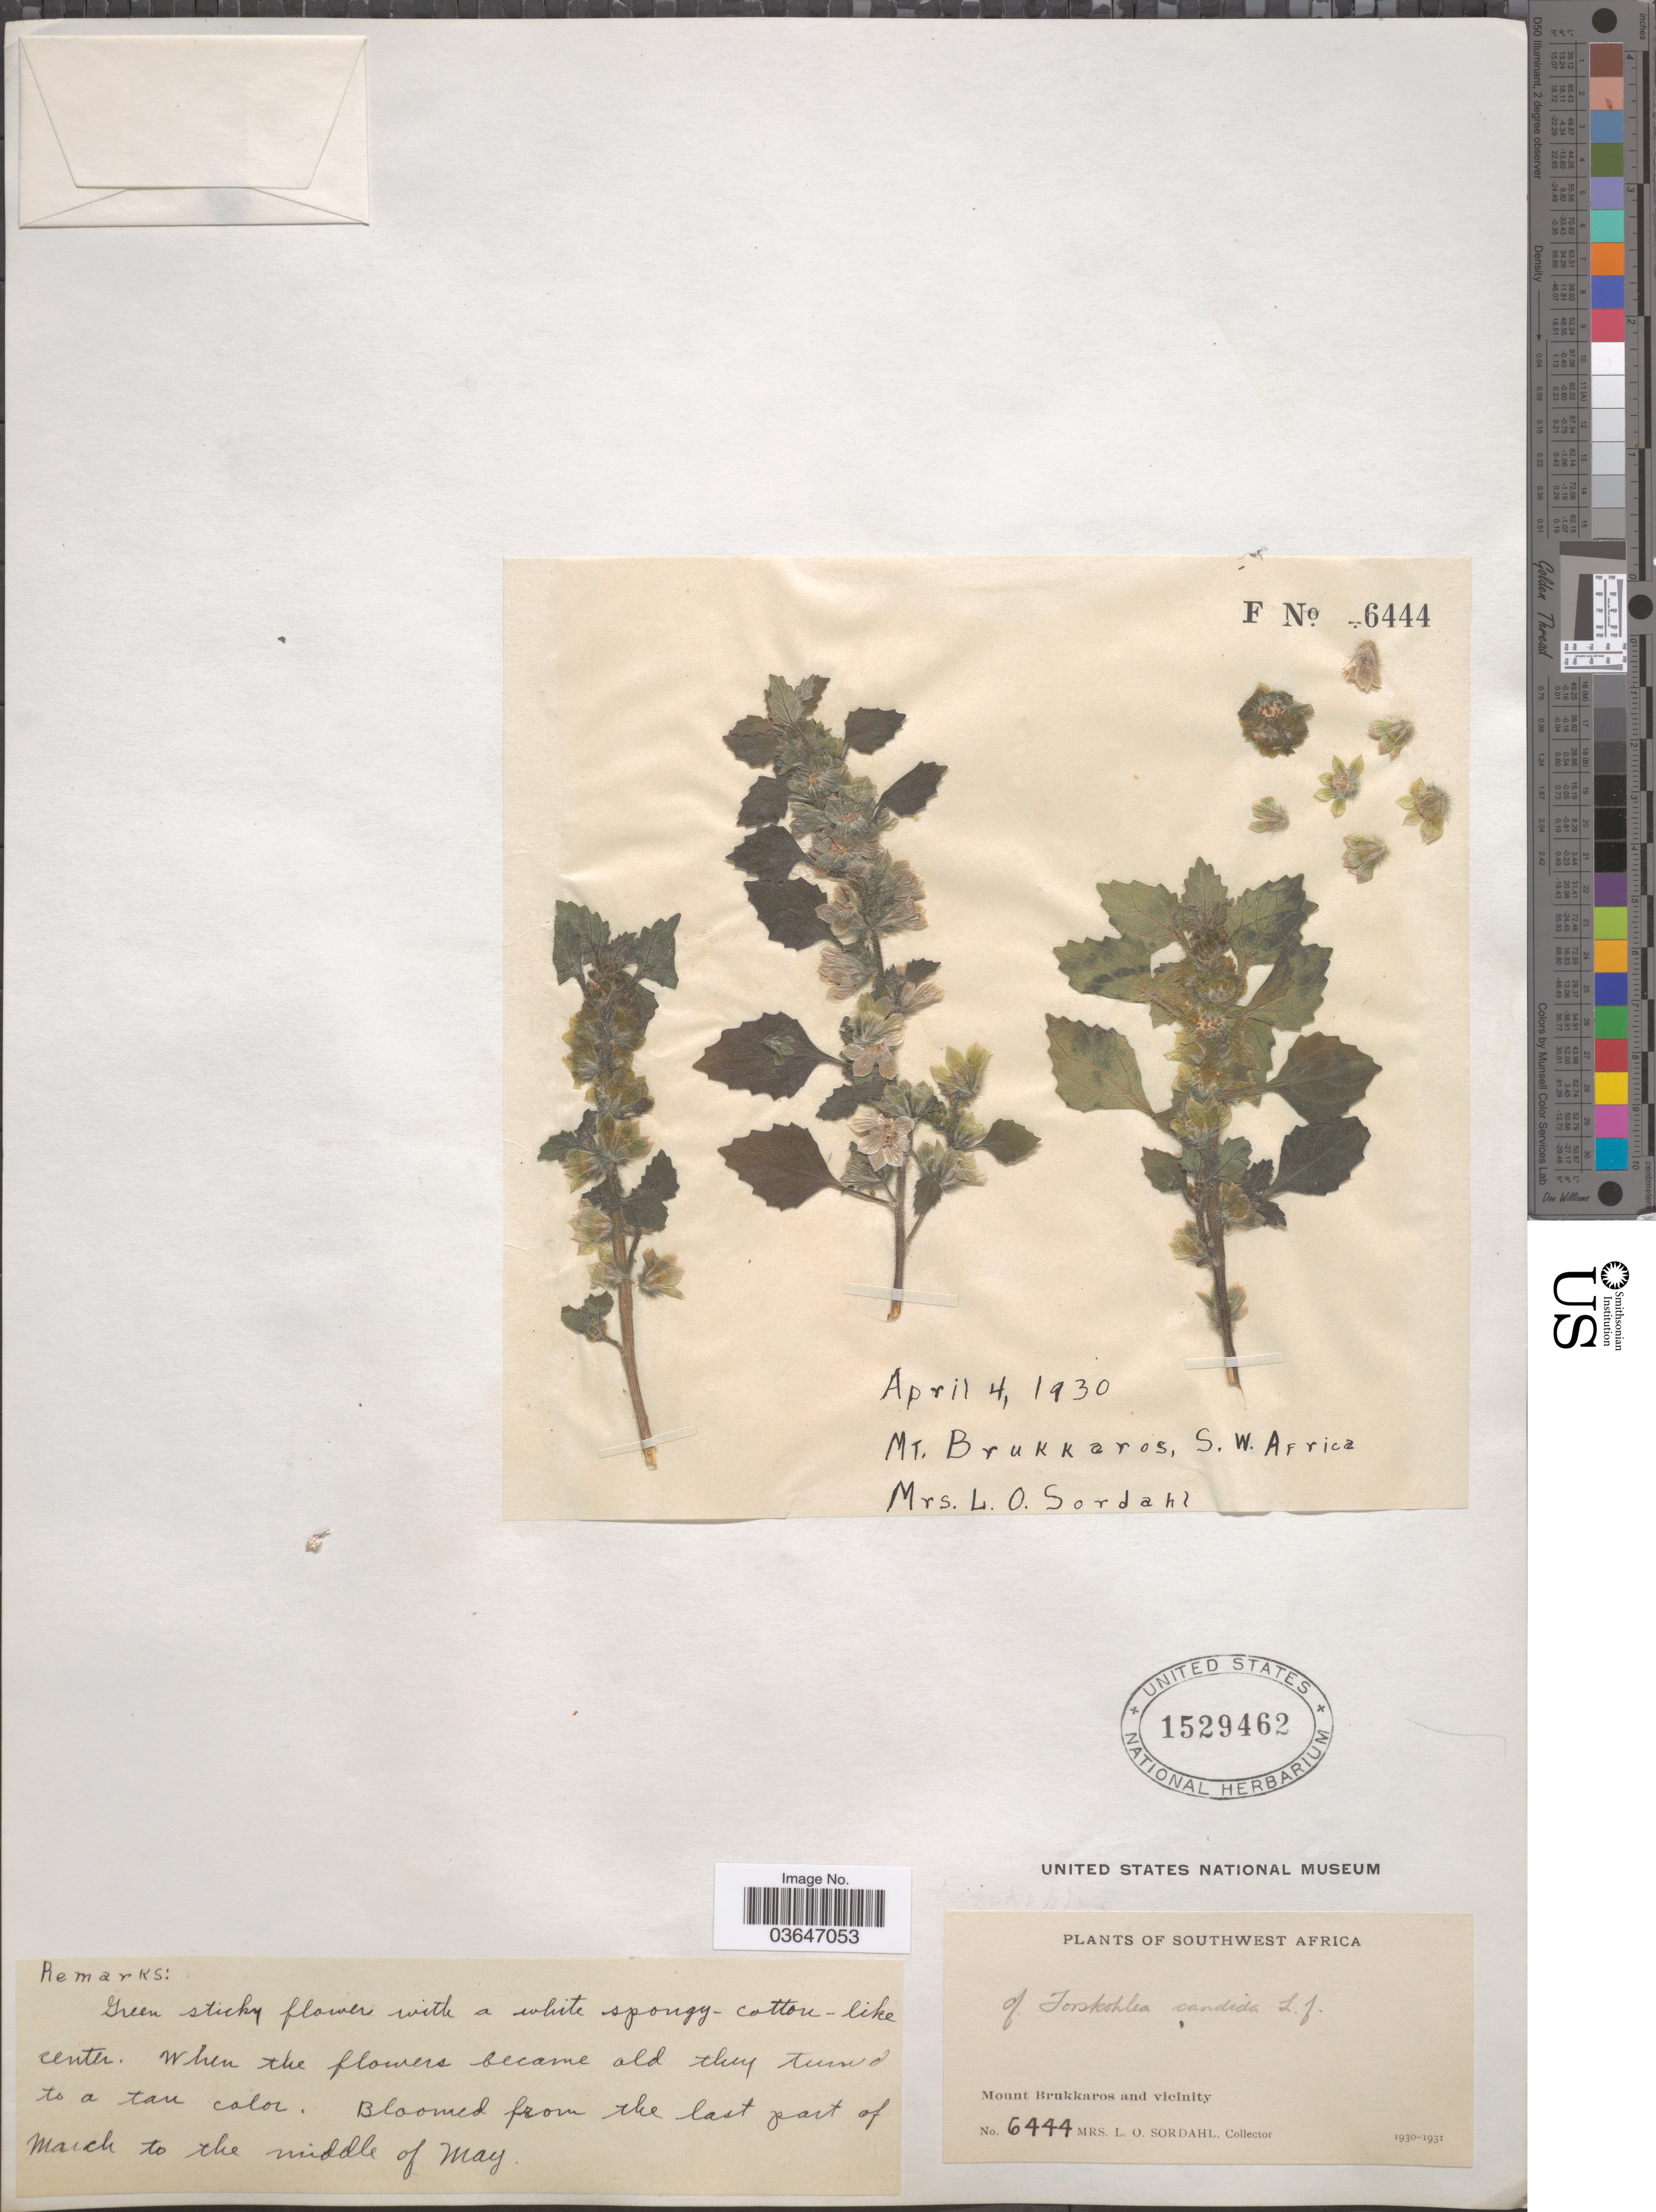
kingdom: Plantae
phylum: Tracheophyta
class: Magnoliopsida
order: Rosales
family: Urticaceae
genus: Forsskaolea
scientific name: Forsskaolea candida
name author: L. f.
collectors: L. Sordahl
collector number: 6444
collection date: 1930-04-04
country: Namibia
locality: Southwest Africa. Mount Brukkaros and vicinity.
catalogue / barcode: US 1529462